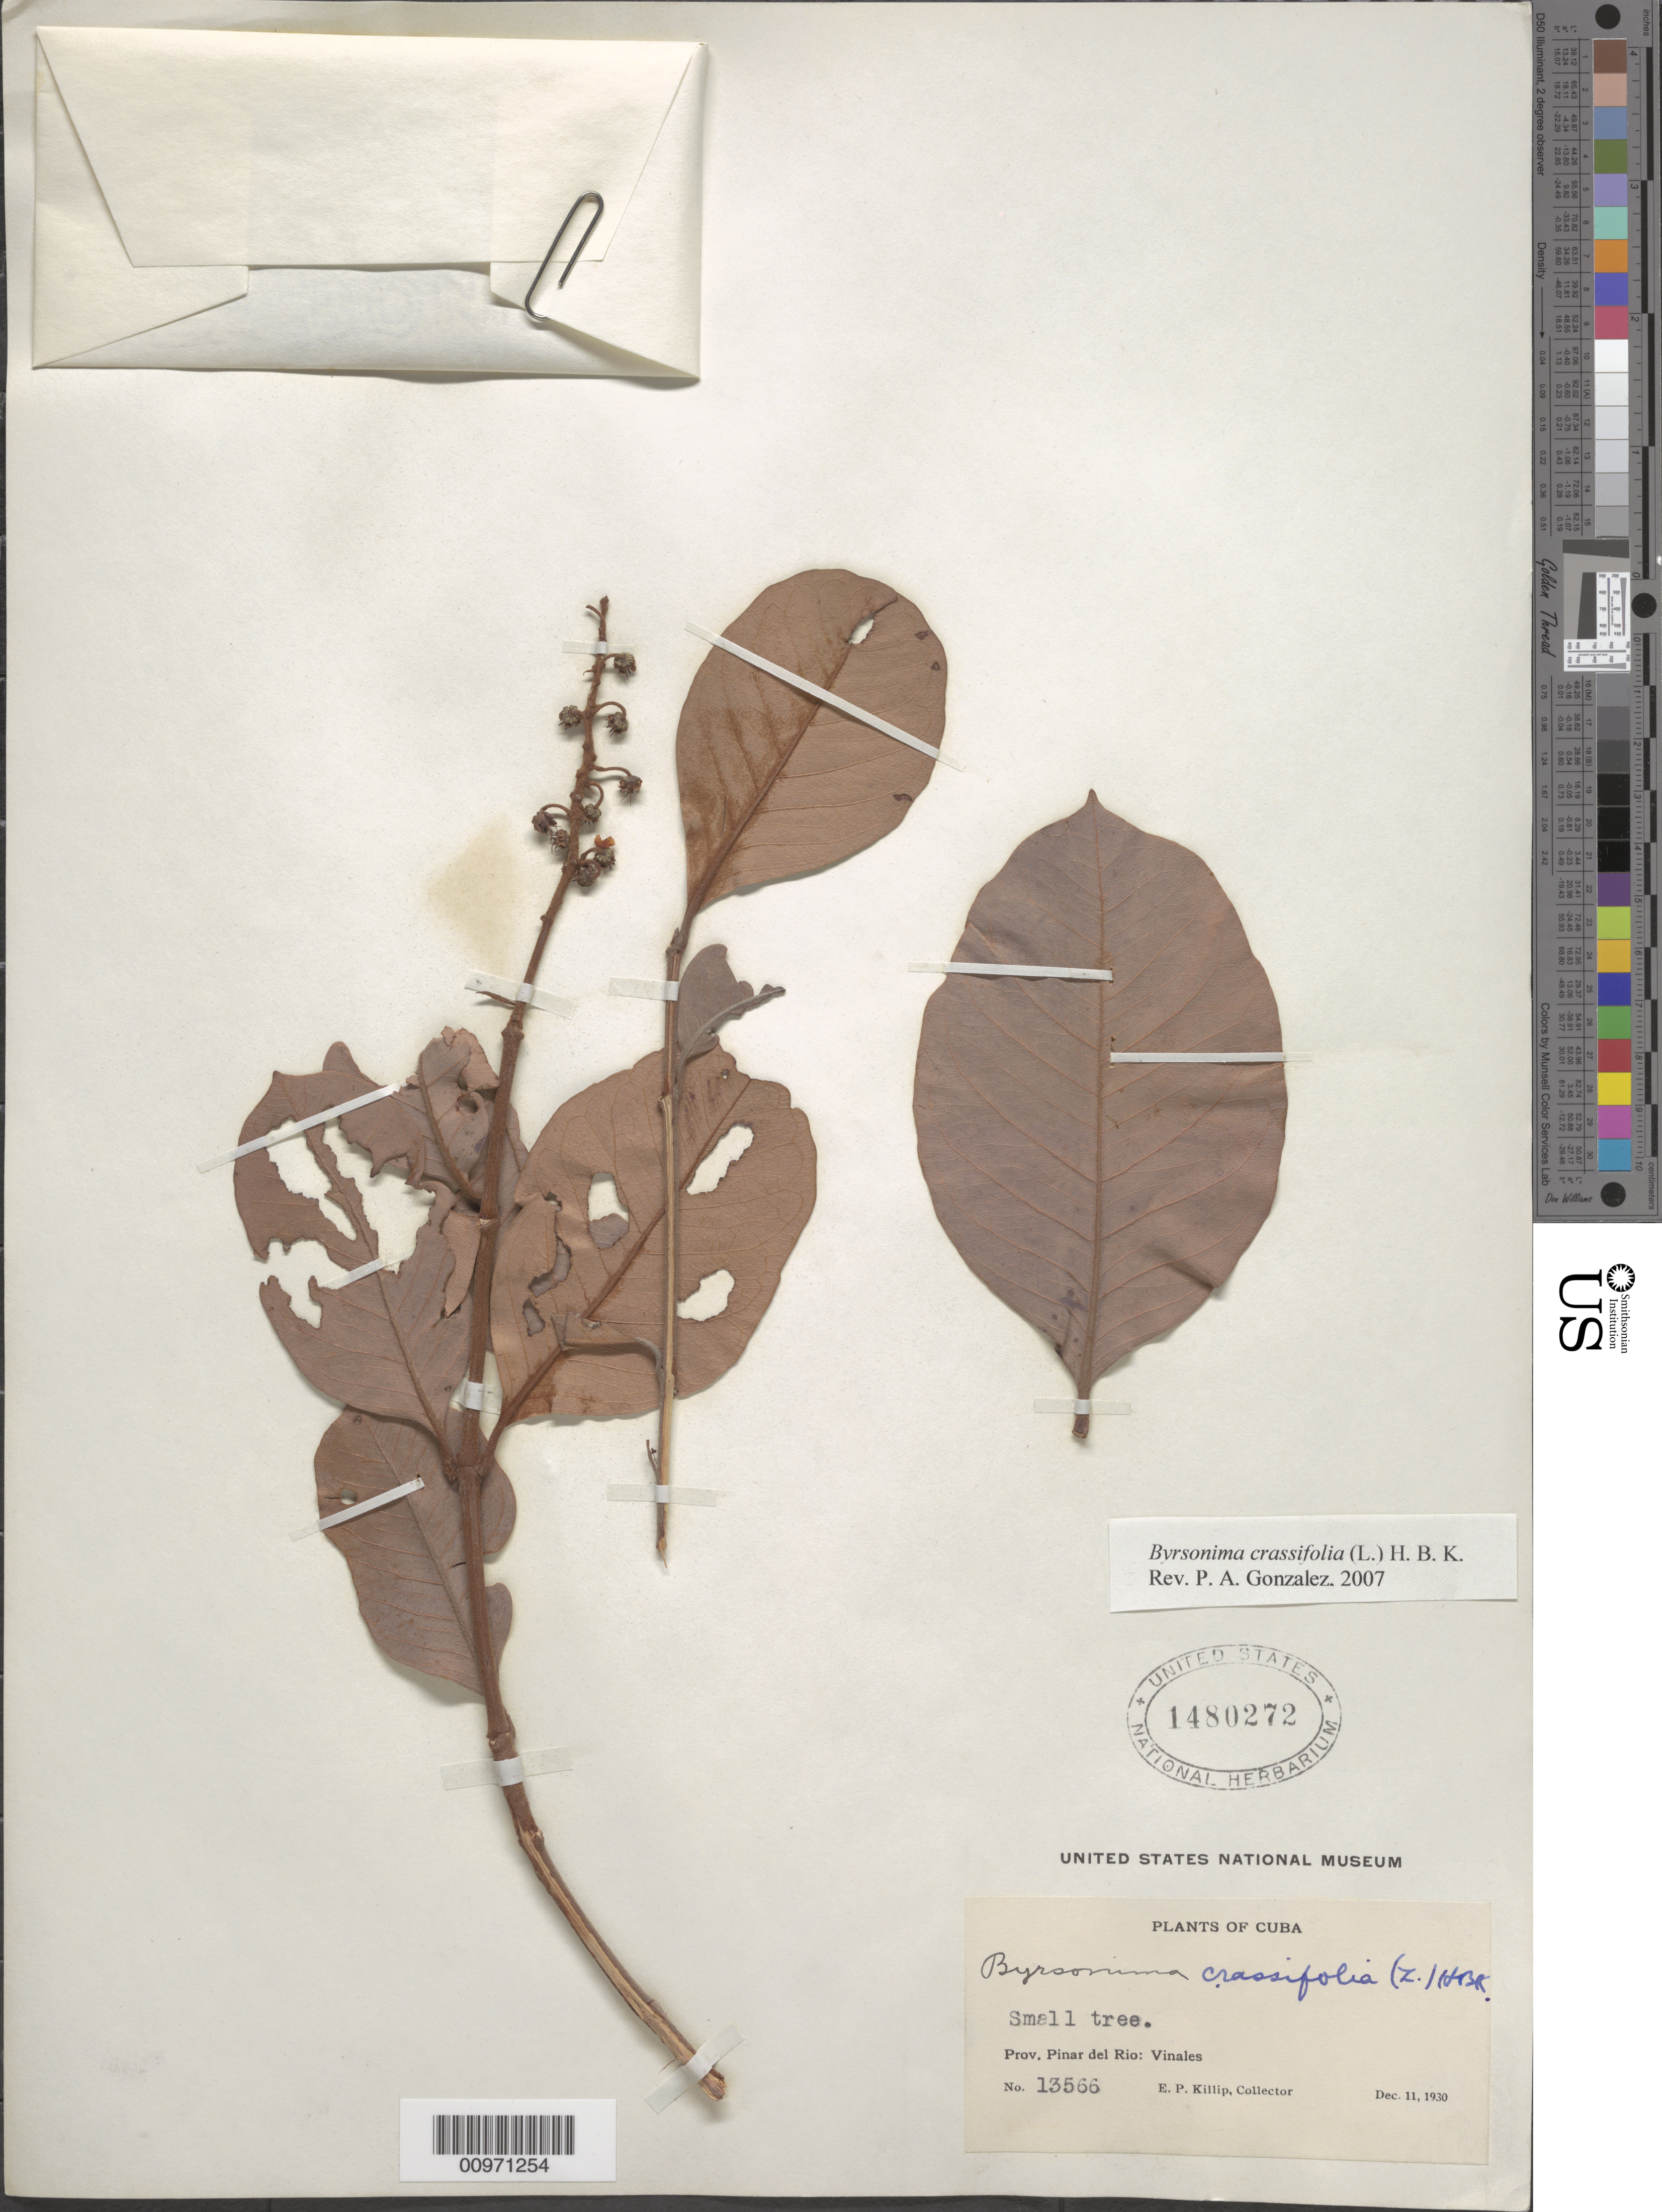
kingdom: Plantae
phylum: Tracheophyta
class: Magnoliopsida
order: Malpighiales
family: Malpighiaceae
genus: Byrsonima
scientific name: Byrsonima crassifolia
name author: (L.) Kunth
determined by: González, P. A.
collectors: E. P. Killip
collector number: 13566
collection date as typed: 11 Dec 1930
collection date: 1930-12-11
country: Cuba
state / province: Pinar del Rio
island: Cuba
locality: Viñales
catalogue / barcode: US 1480272